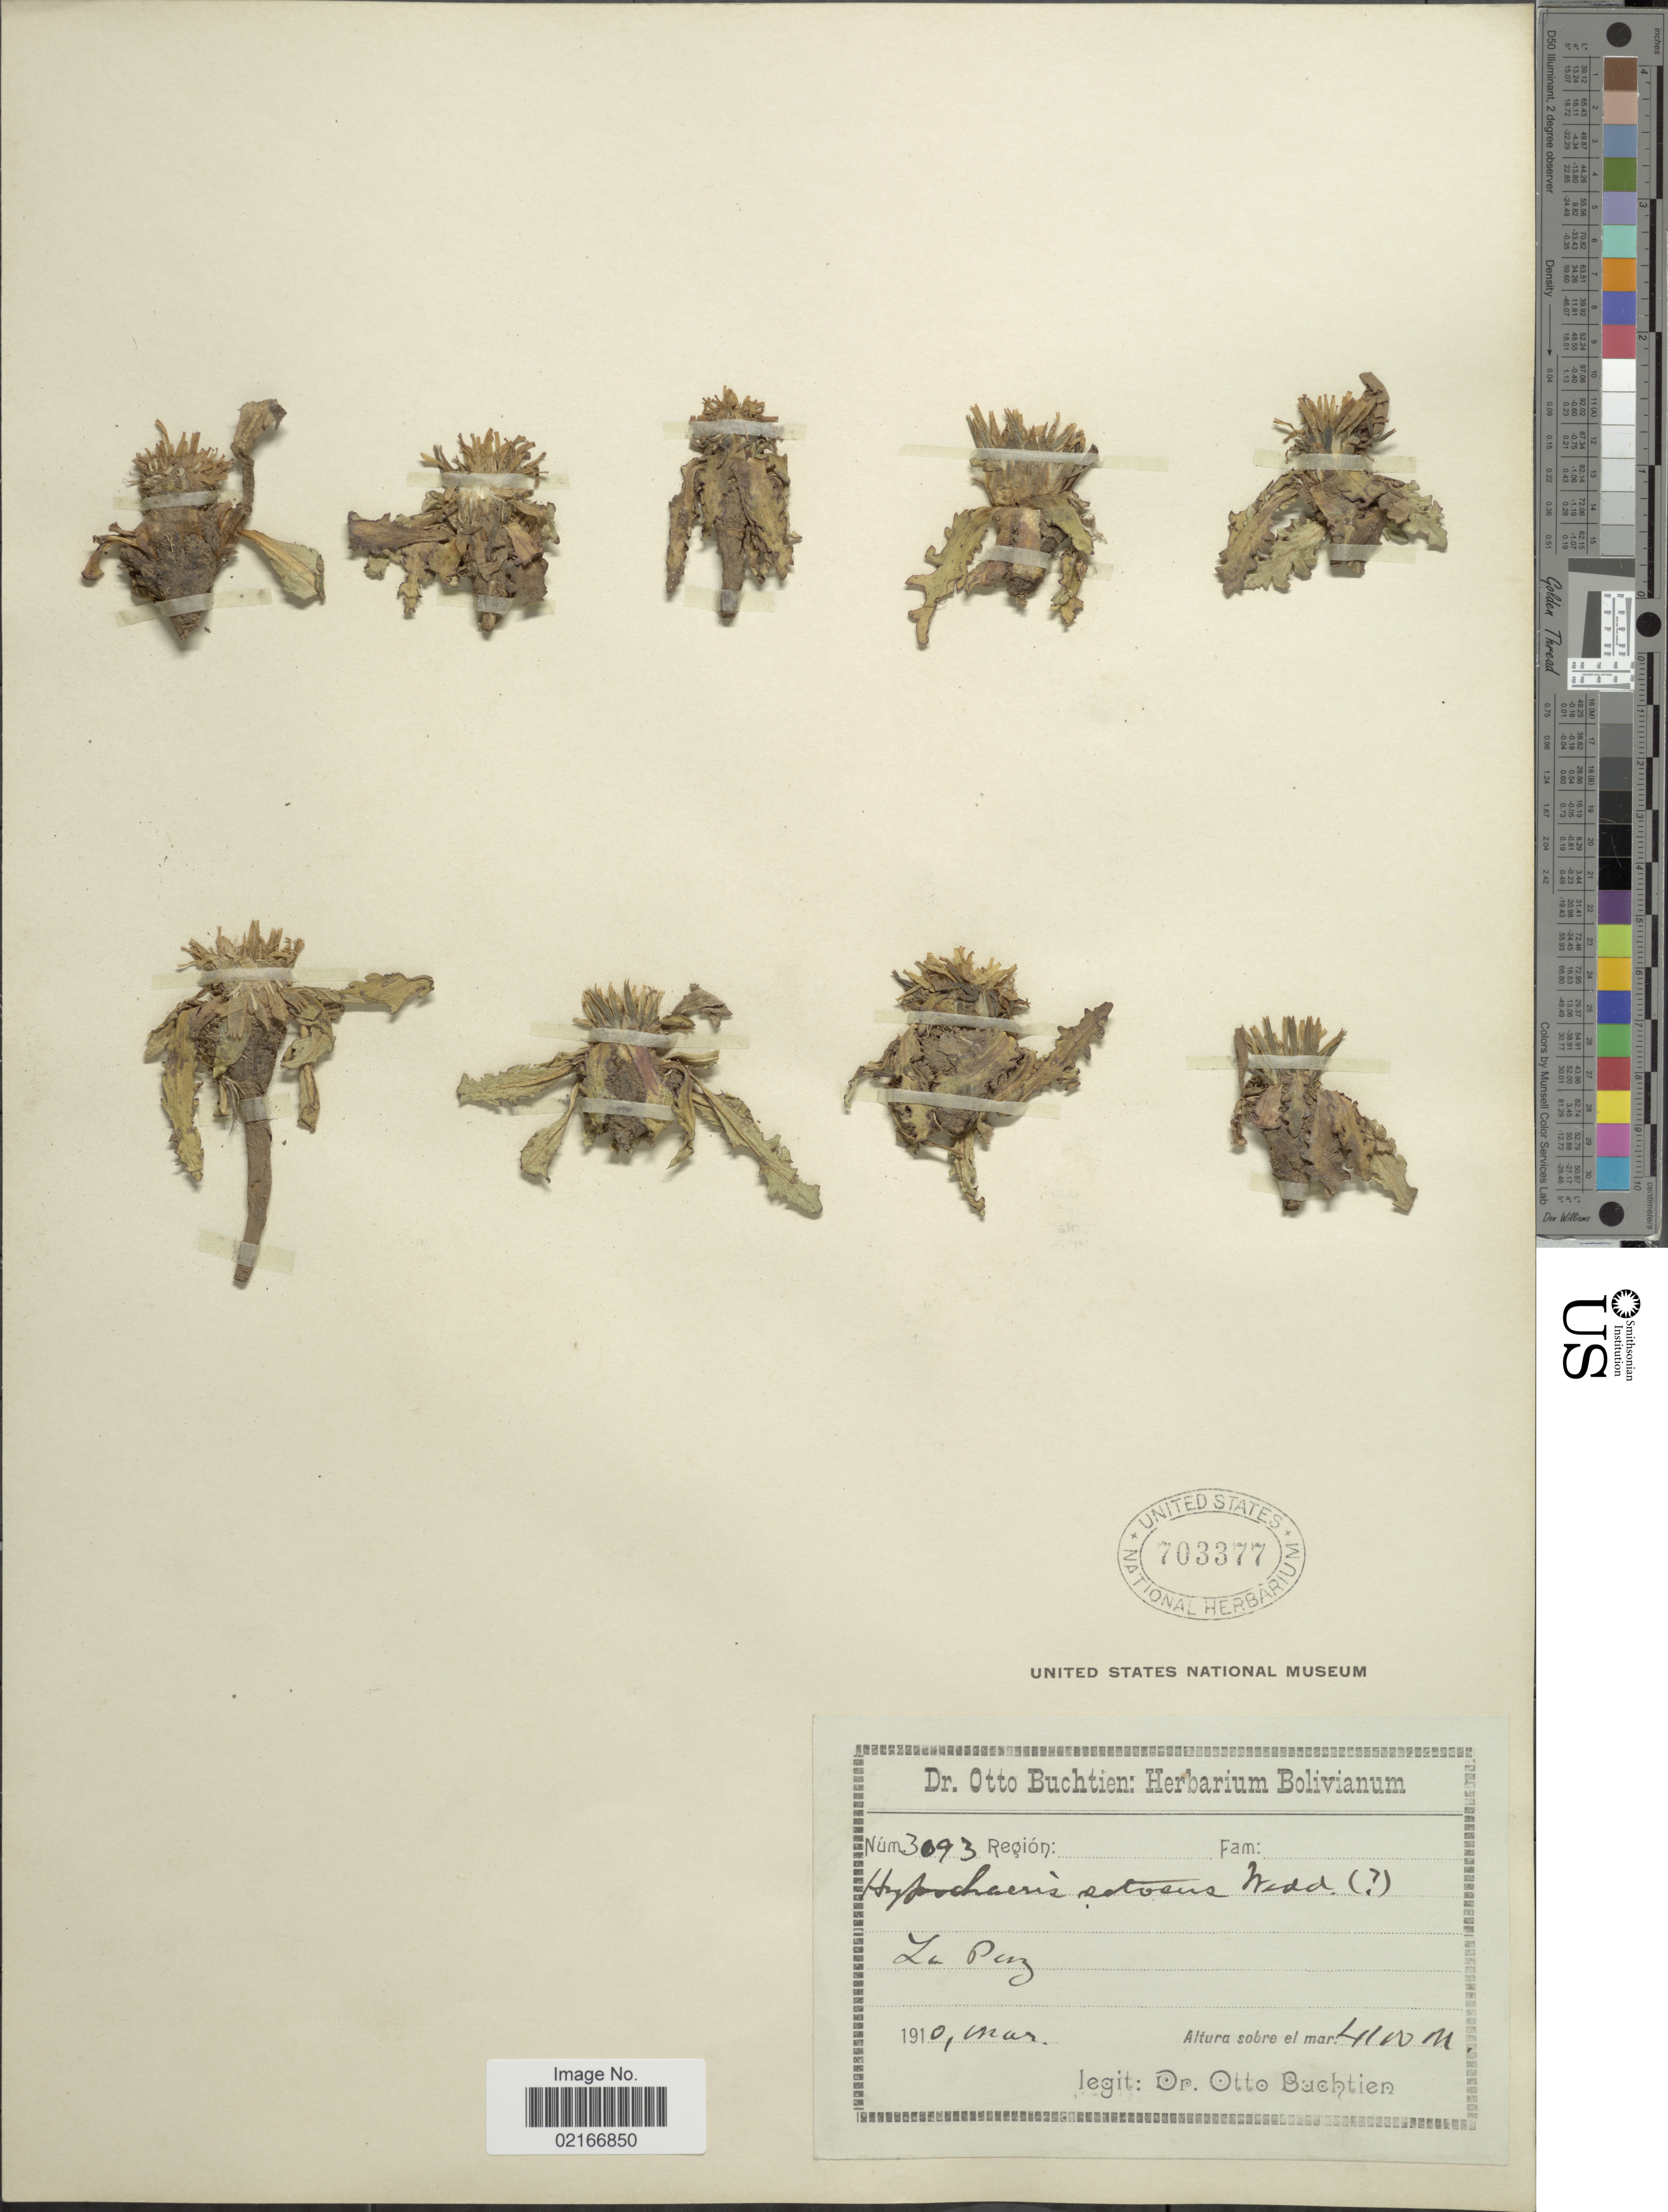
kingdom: Plantae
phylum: Tracheophyta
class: Magnoliopsida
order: Asterales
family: Asteraceae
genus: Hypochaeris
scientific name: Hypochaeris setosa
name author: Formánek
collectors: O. Buchtien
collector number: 3093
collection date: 1910-03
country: Bolivia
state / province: La Paz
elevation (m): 4100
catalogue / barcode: US 703377